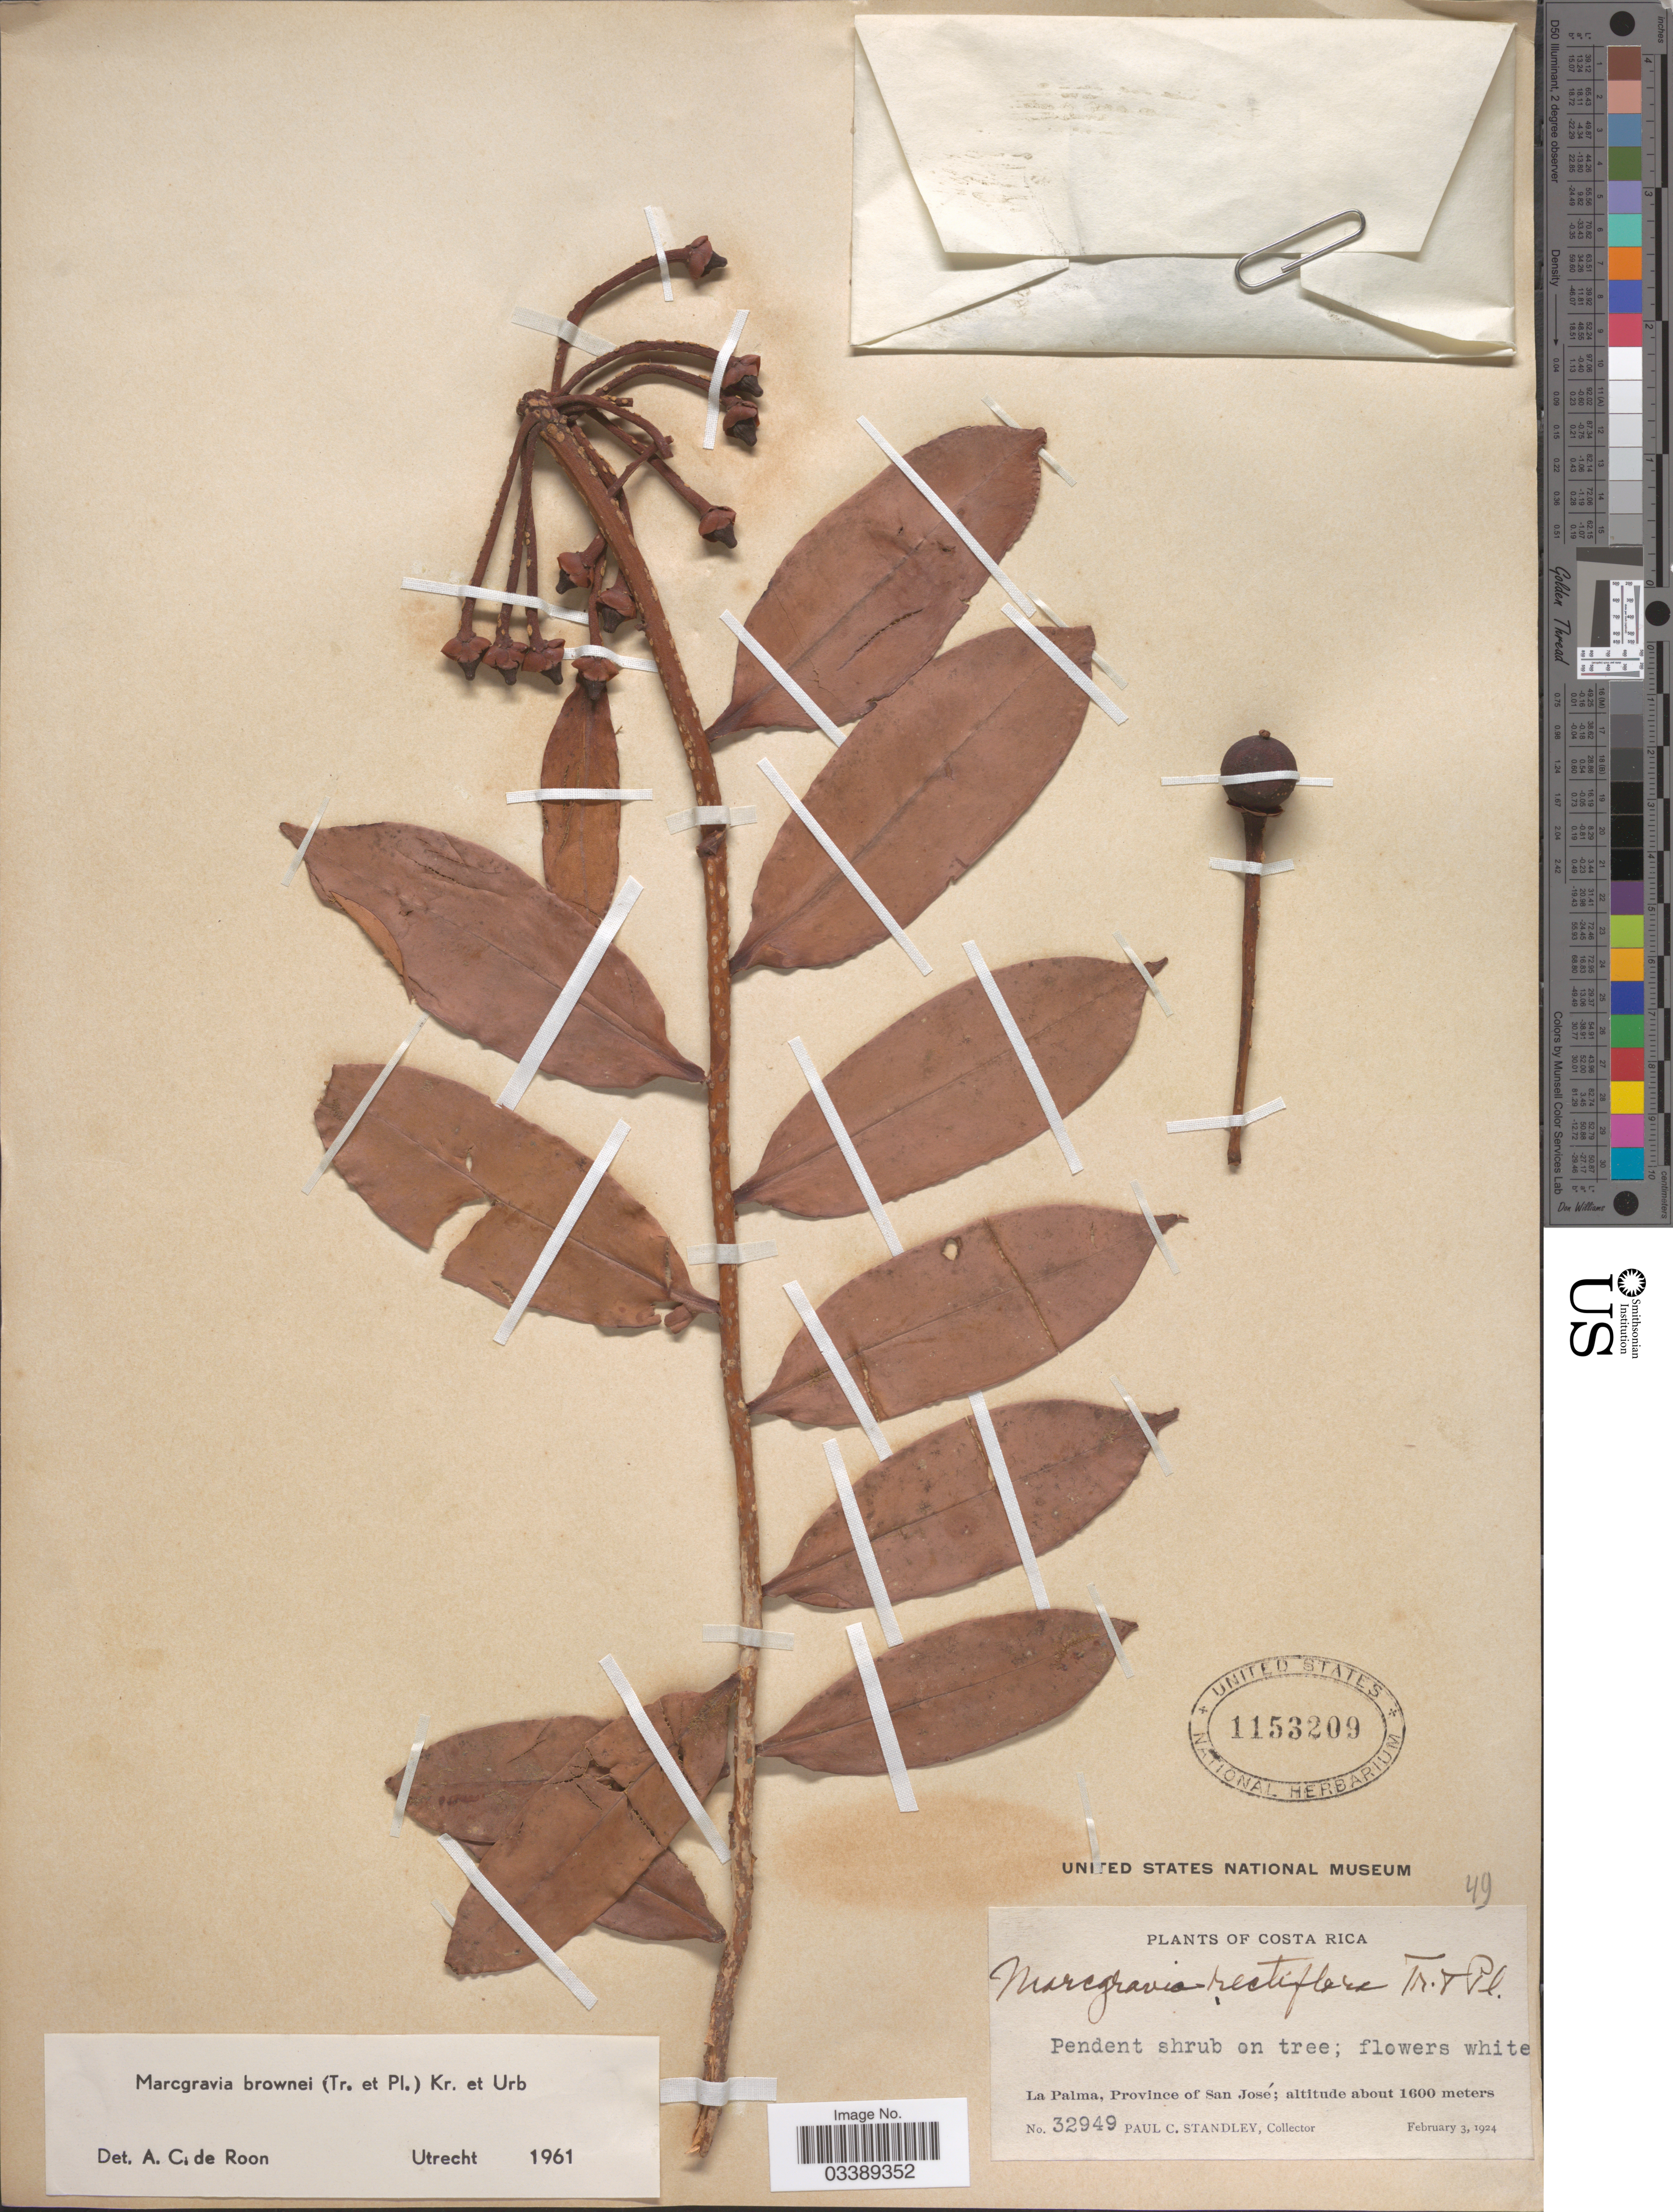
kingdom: Plantae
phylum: Tracheophyta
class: Magnoliopsida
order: Ericales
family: Marcgraviaceae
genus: Marcgravia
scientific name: Marcgravia brownei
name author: (Triana & Planch.) Krug & Urb.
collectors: P. C. Standley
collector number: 32949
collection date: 1924-02-03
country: Costa Rica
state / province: San José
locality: La Palma.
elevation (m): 1600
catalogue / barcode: US 1153209